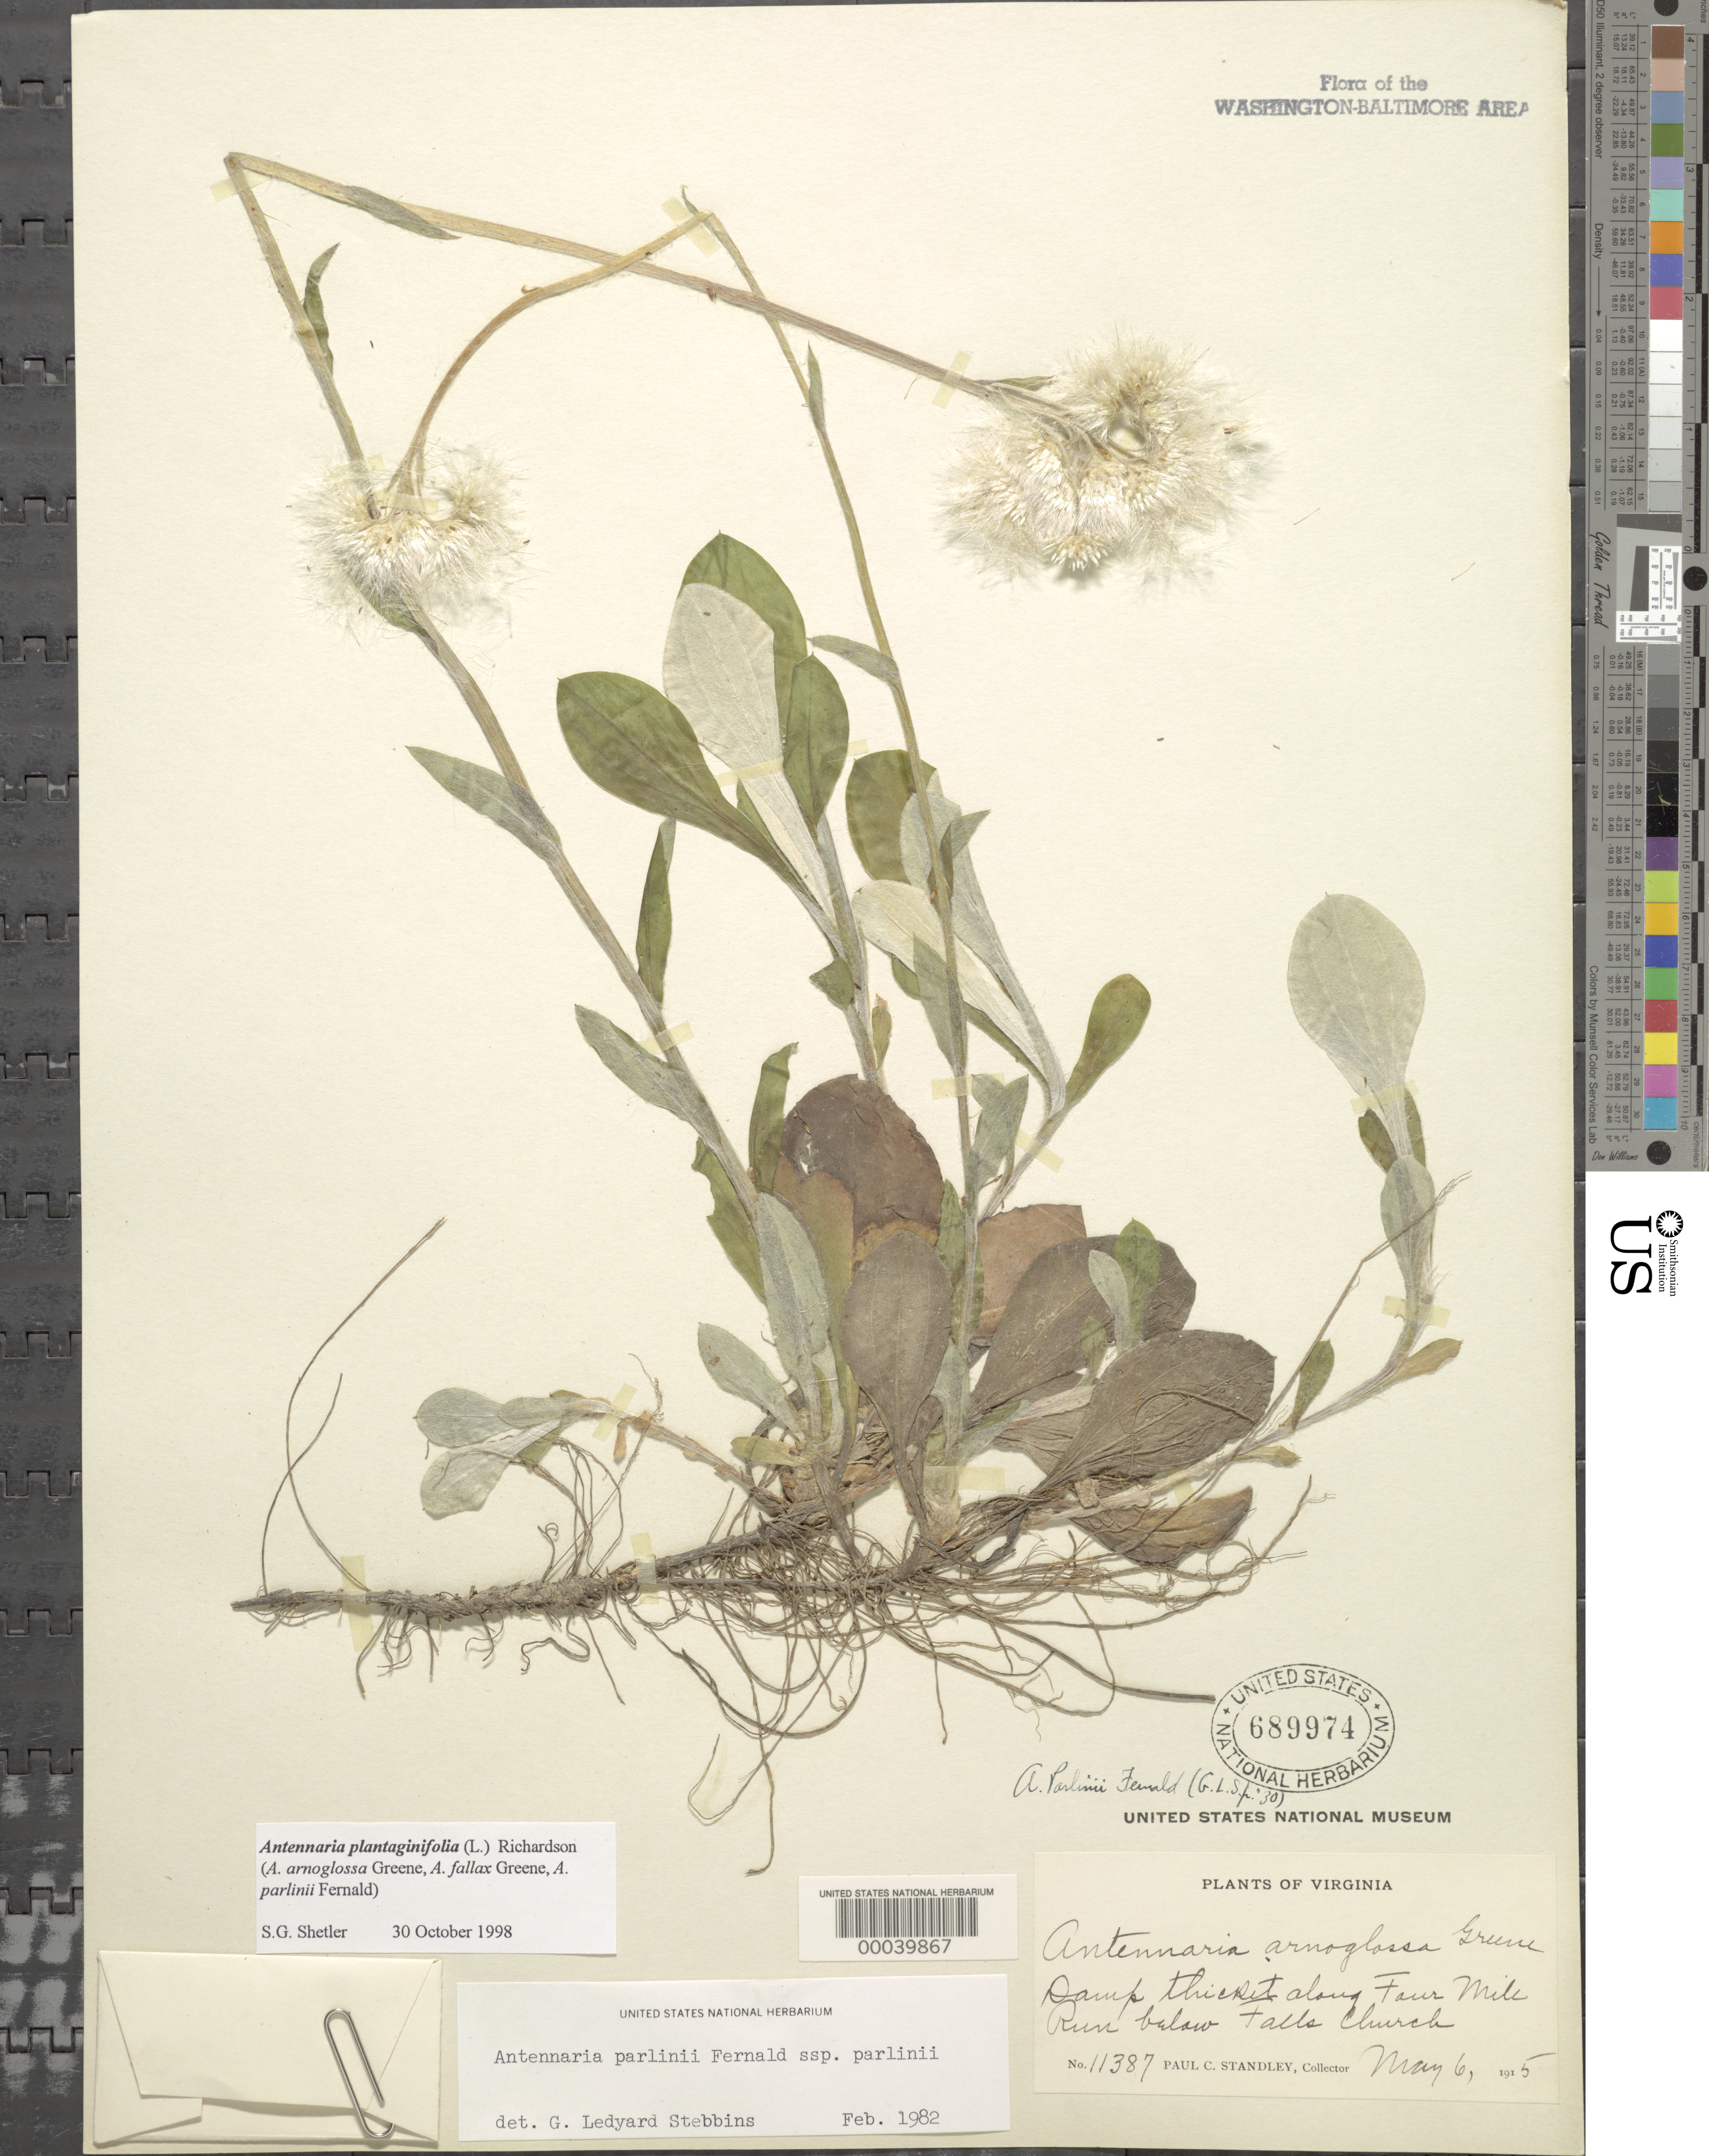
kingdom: Plantae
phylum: Tracheophyta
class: Magnoliopsida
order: Asterales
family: Asteraceae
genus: Antennaria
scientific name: Antennaria plantaginifolia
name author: (L.) Richardson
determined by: Stebbins, G. L.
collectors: P. C. Standley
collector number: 11387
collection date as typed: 06 May 1915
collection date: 1915-05-06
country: United States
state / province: Virginia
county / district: Arlington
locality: Four Mile Run below Falls Church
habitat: Damp thicket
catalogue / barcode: US 689974